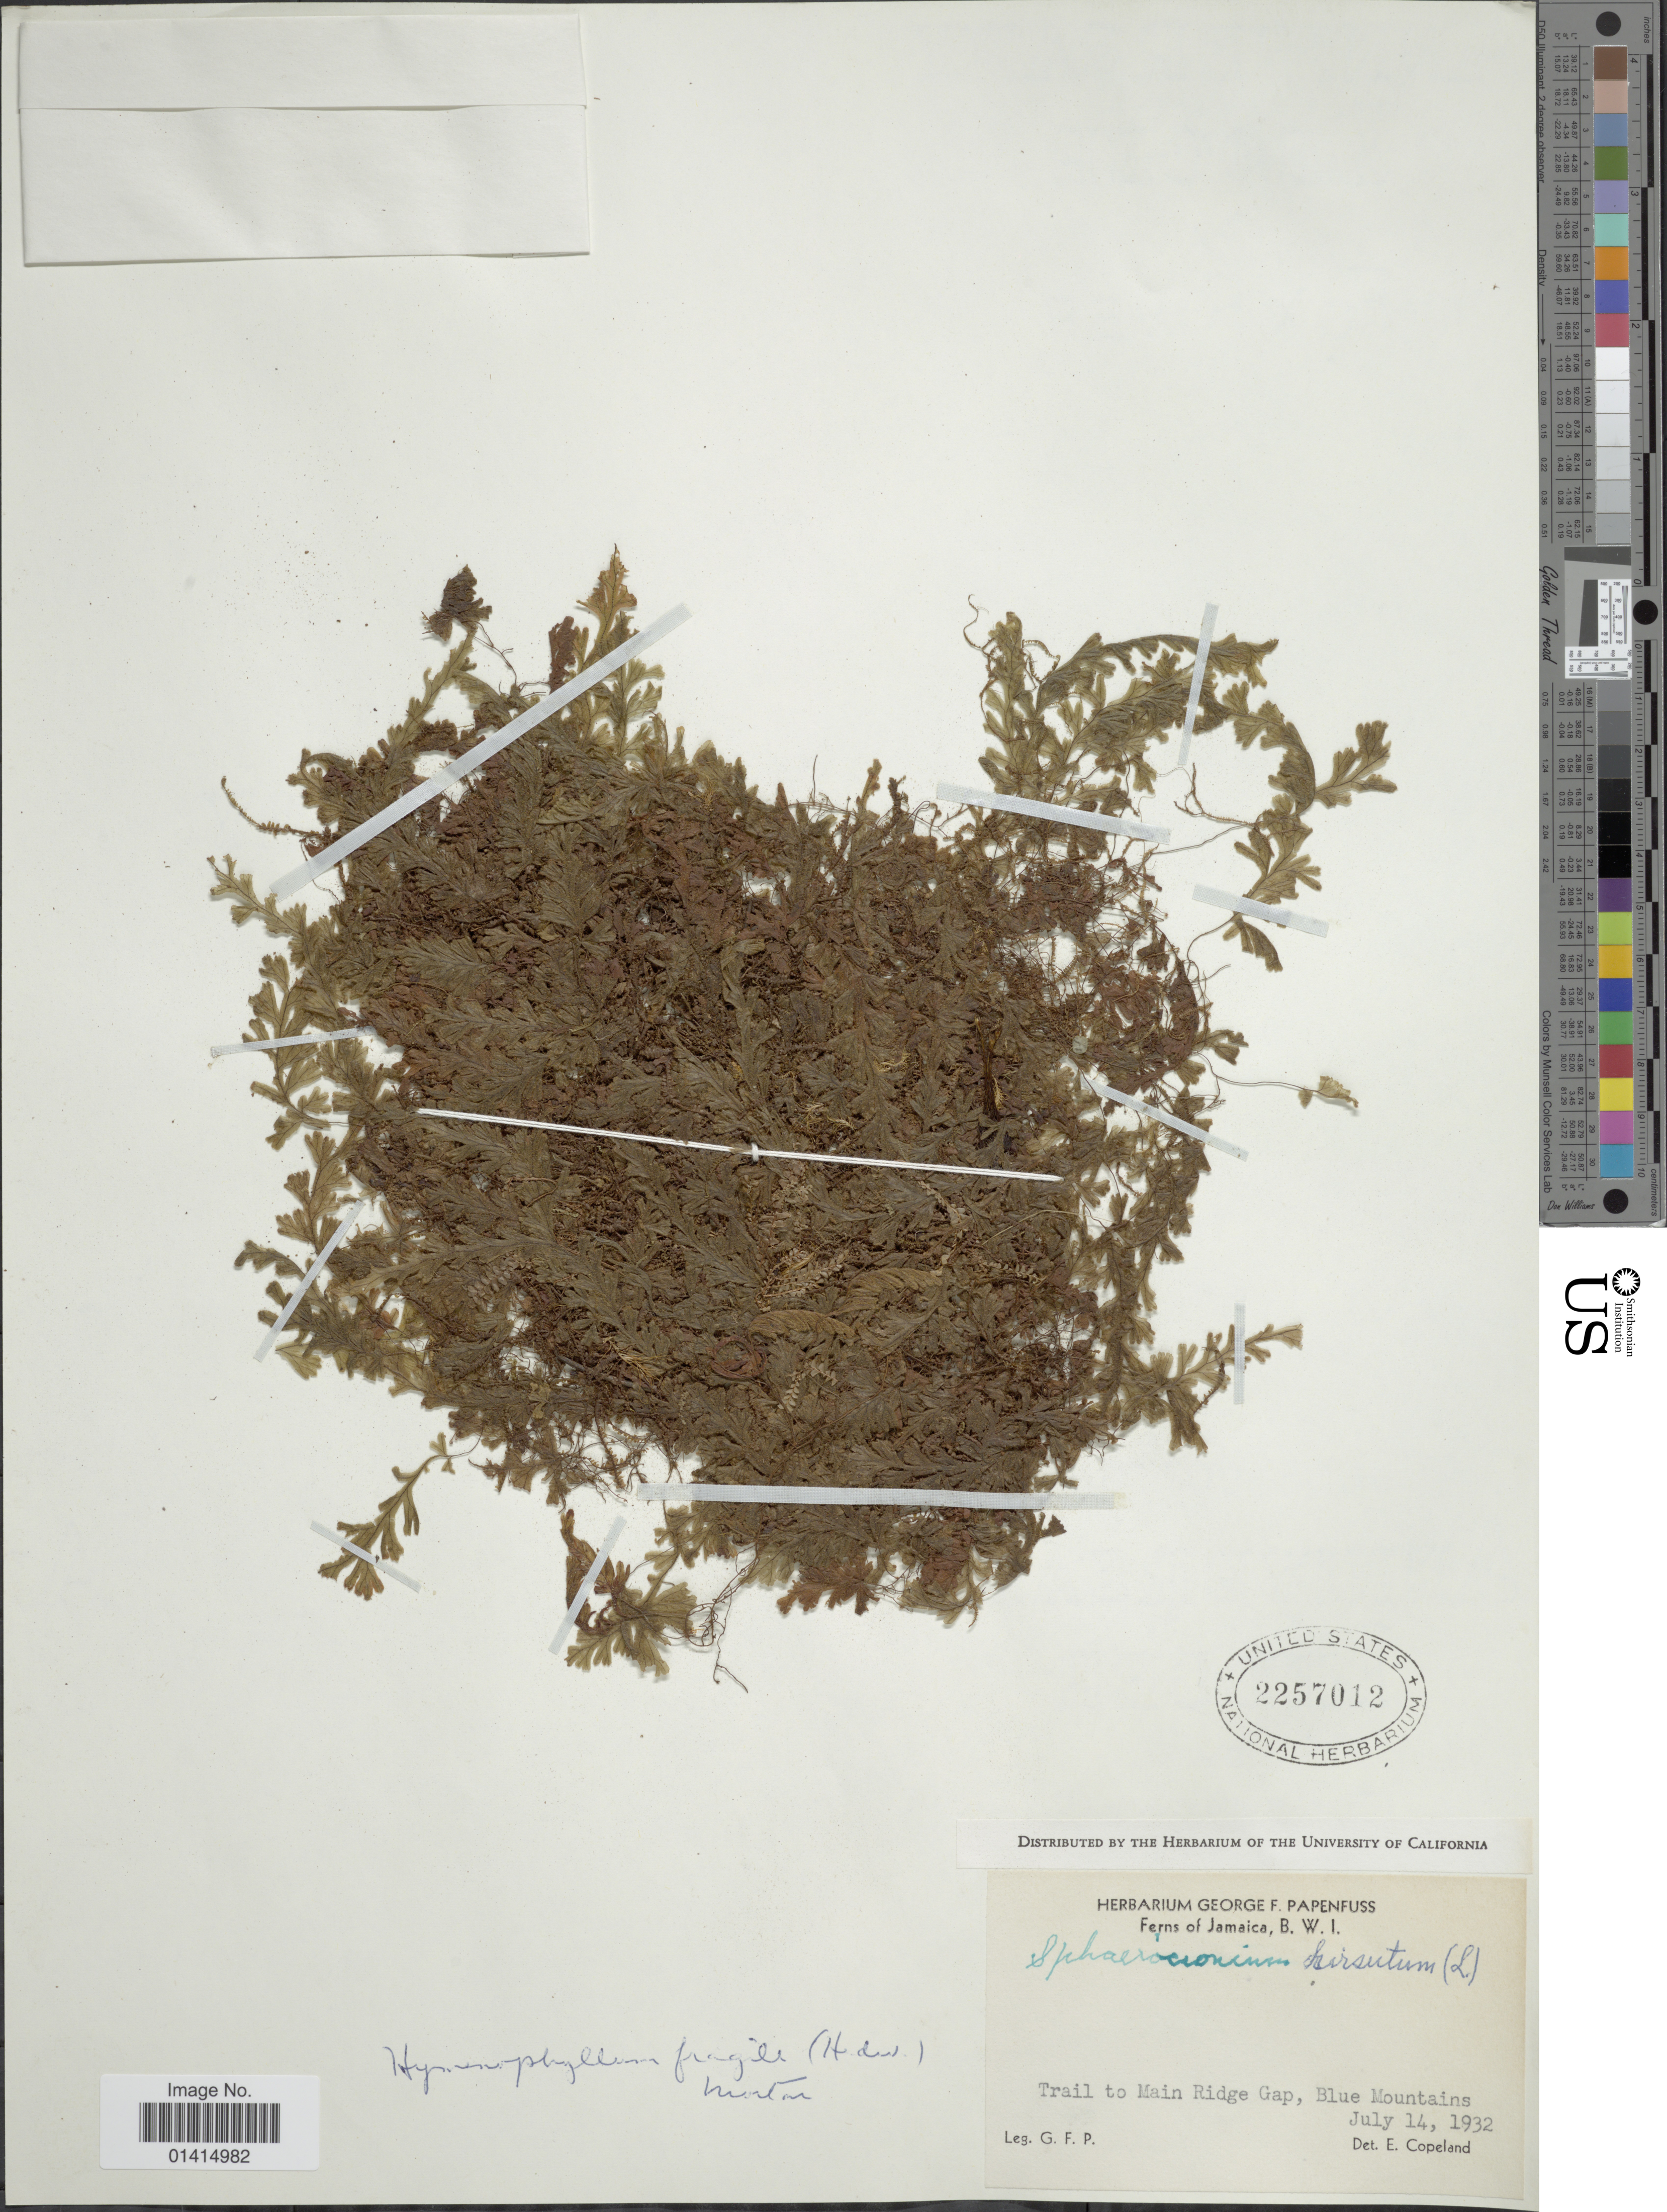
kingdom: Plantae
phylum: Tracheophyta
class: Polypodiopsida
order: Hymenophyllales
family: Hymenophyllaceae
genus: Hymenophyllum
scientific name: Hymenophyllum fragile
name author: (Hedw.) C.V. Morton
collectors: G. Papenfuss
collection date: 1932-07-14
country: Jamaica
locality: Jamaica, B.W.I., Trail to Main ridge Gap, Blue mountains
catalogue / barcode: US 2257012